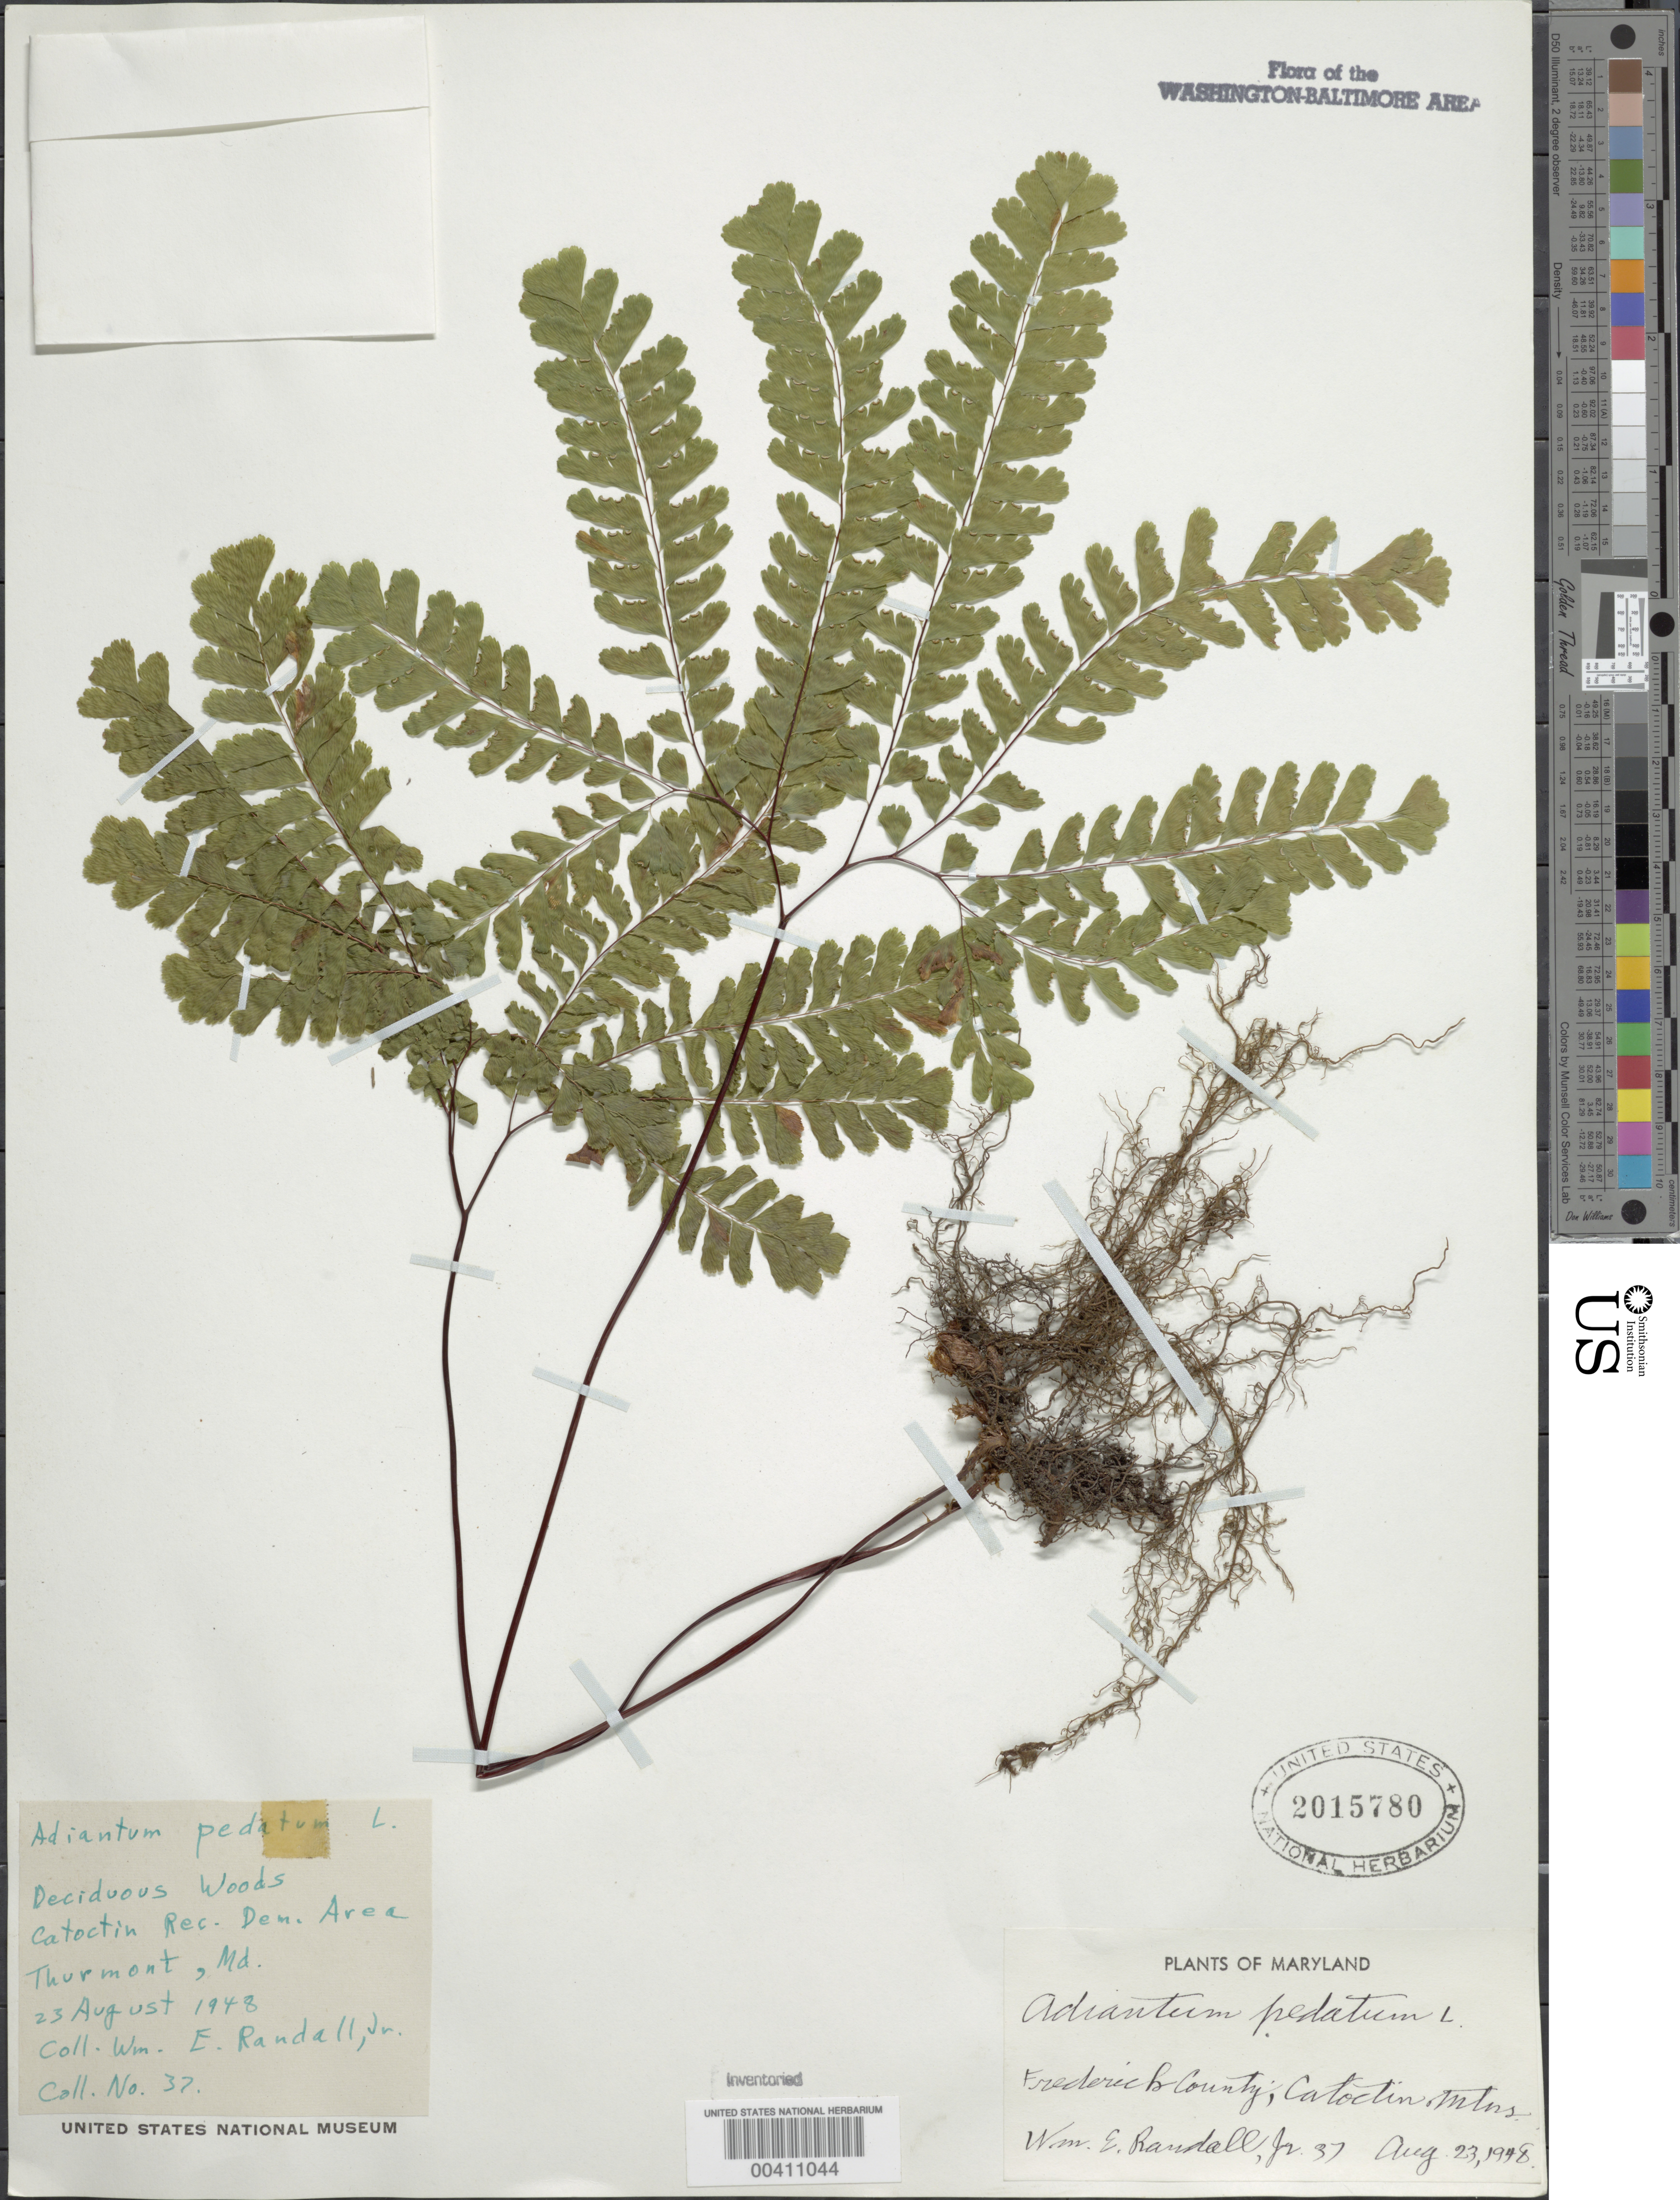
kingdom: Plantae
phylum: Tracheophyta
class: Polypodiopsida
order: Polypodiales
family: Pteridaceae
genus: Adiantum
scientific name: Adiantum pedatum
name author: L.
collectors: W. Randall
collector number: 37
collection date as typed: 23 Aug 1948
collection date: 1948-08-23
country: United States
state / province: Maryland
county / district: Frederick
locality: Catoctin Mountains, Thurmont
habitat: Deciduous woods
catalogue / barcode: US 2015780